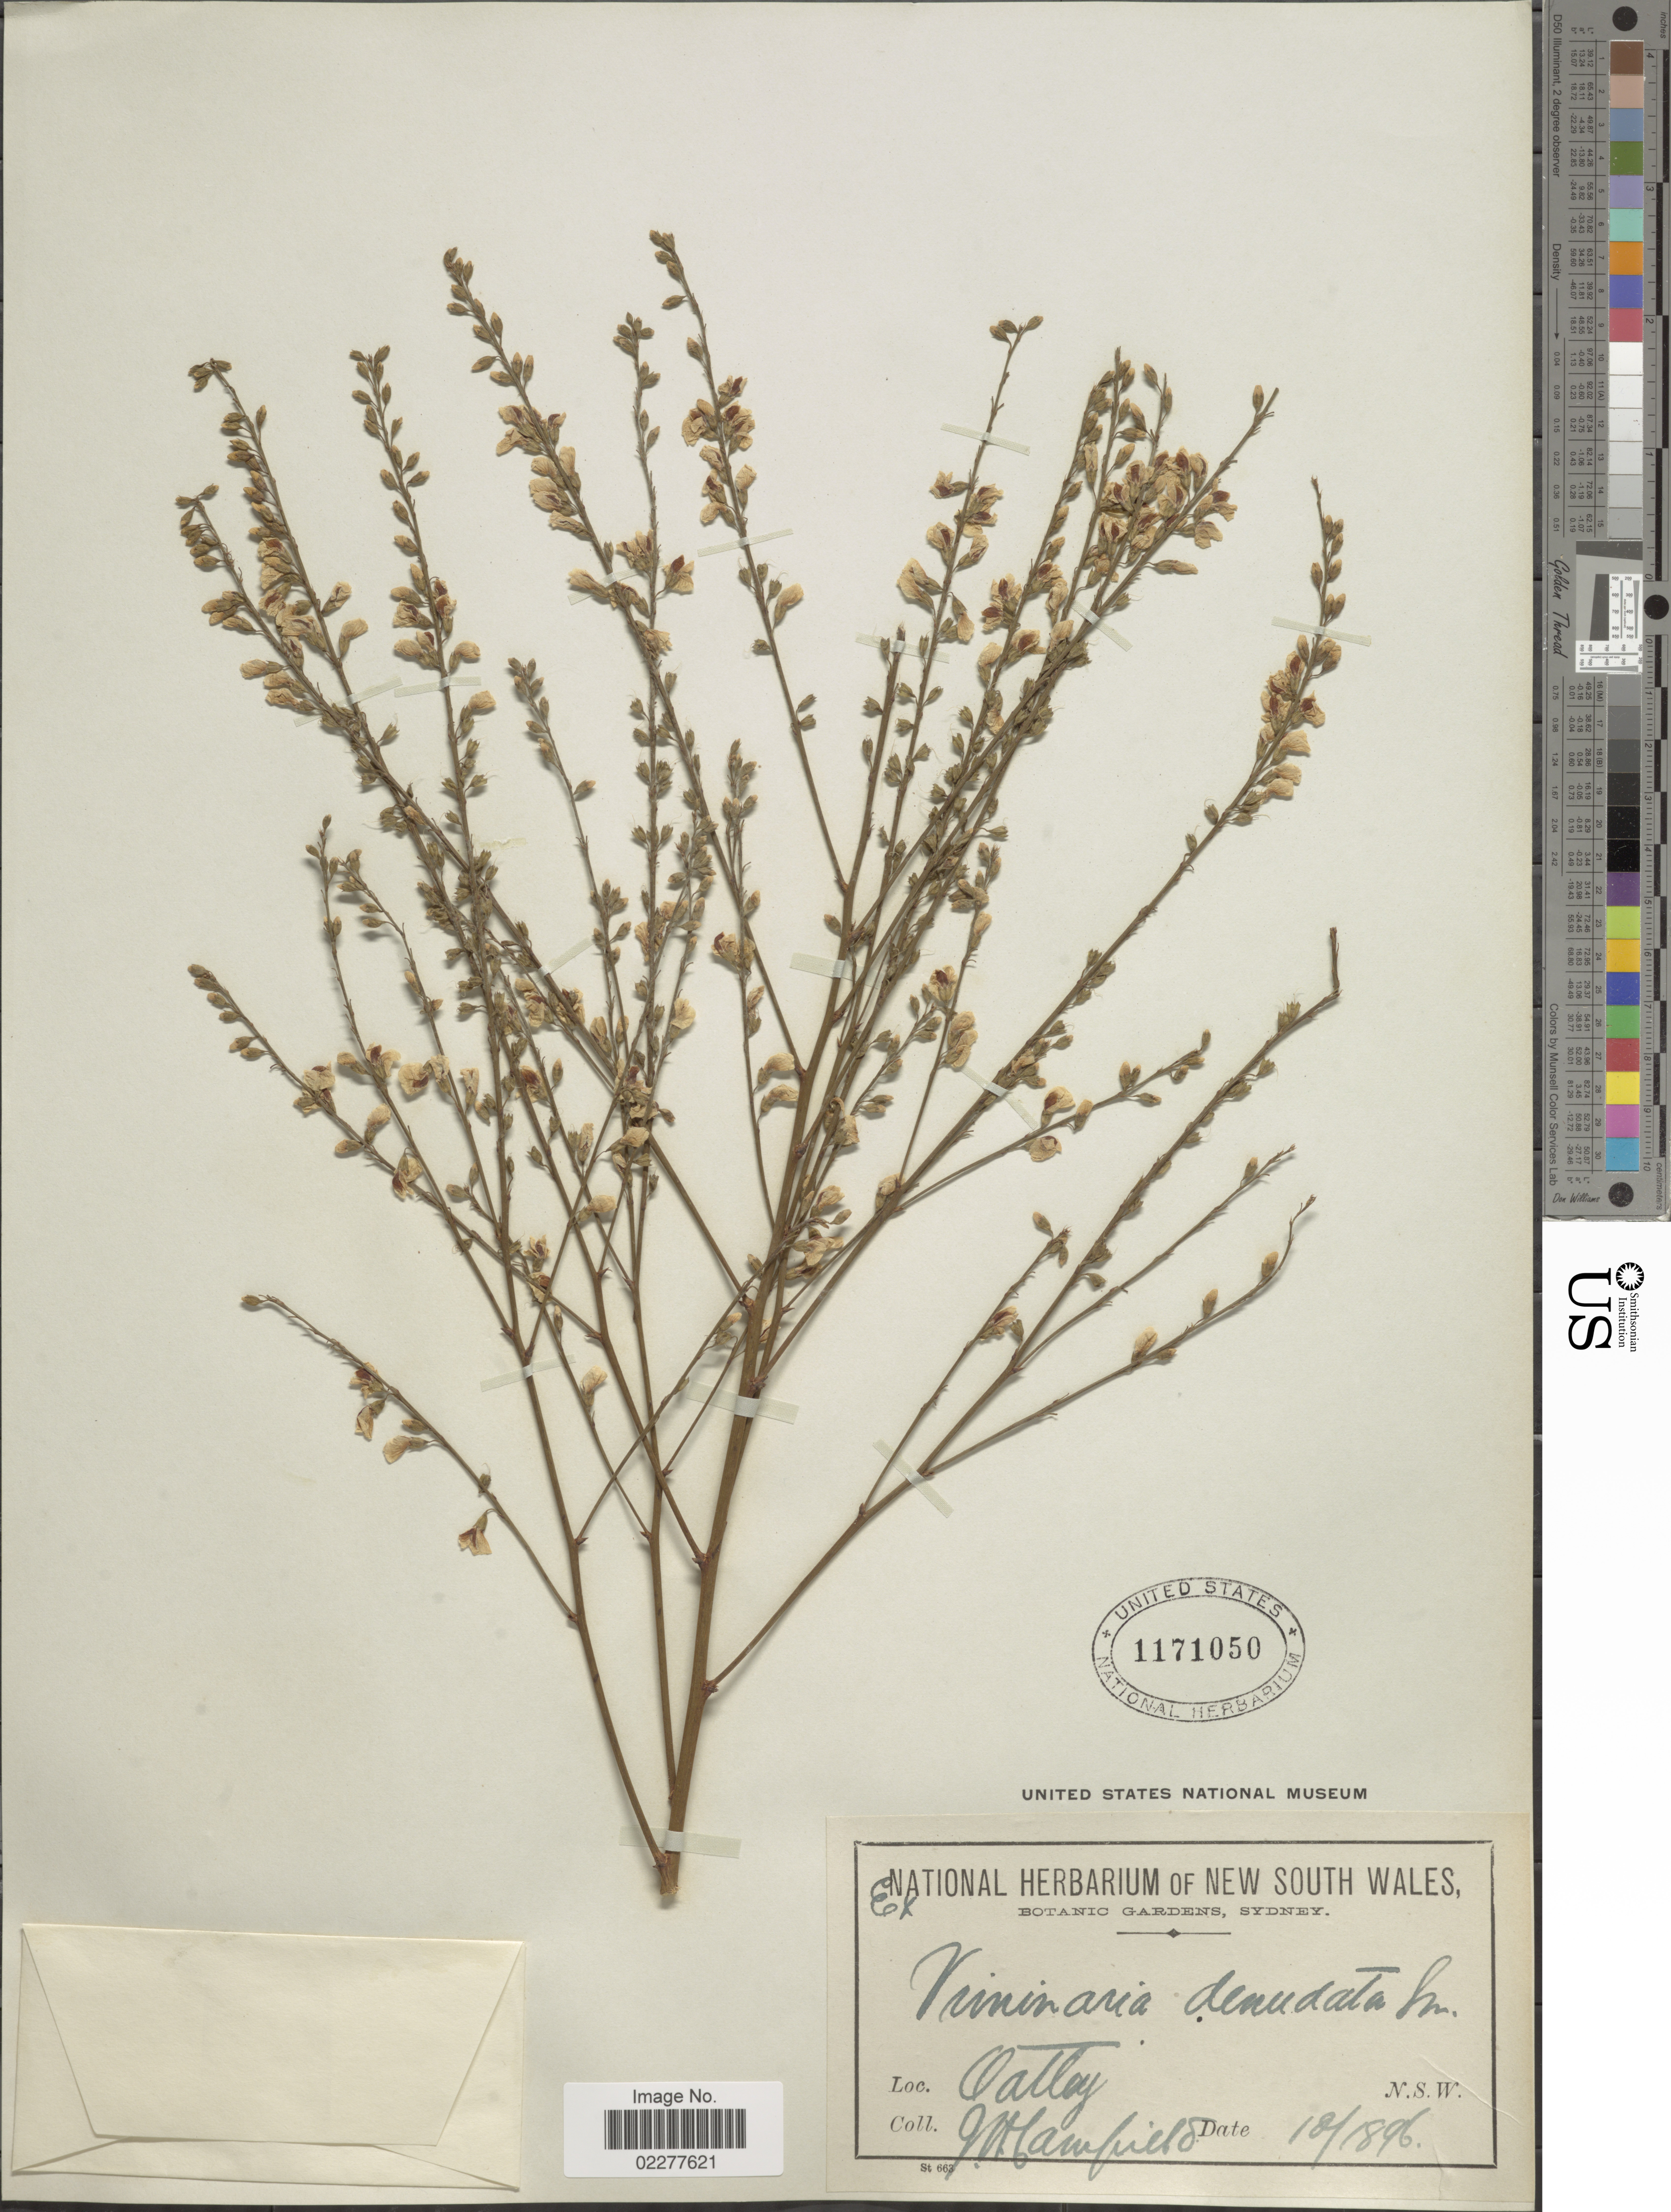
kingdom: Plantae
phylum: Tracheophyta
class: Magnoliopsida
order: Fabales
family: Fabaceae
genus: Viminaria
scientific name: Viminaria denudata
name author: Sm.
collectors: N. Hamfield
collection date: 1896-10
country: Australia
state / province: New South Wales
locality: Oatley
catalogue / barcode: US 1171050